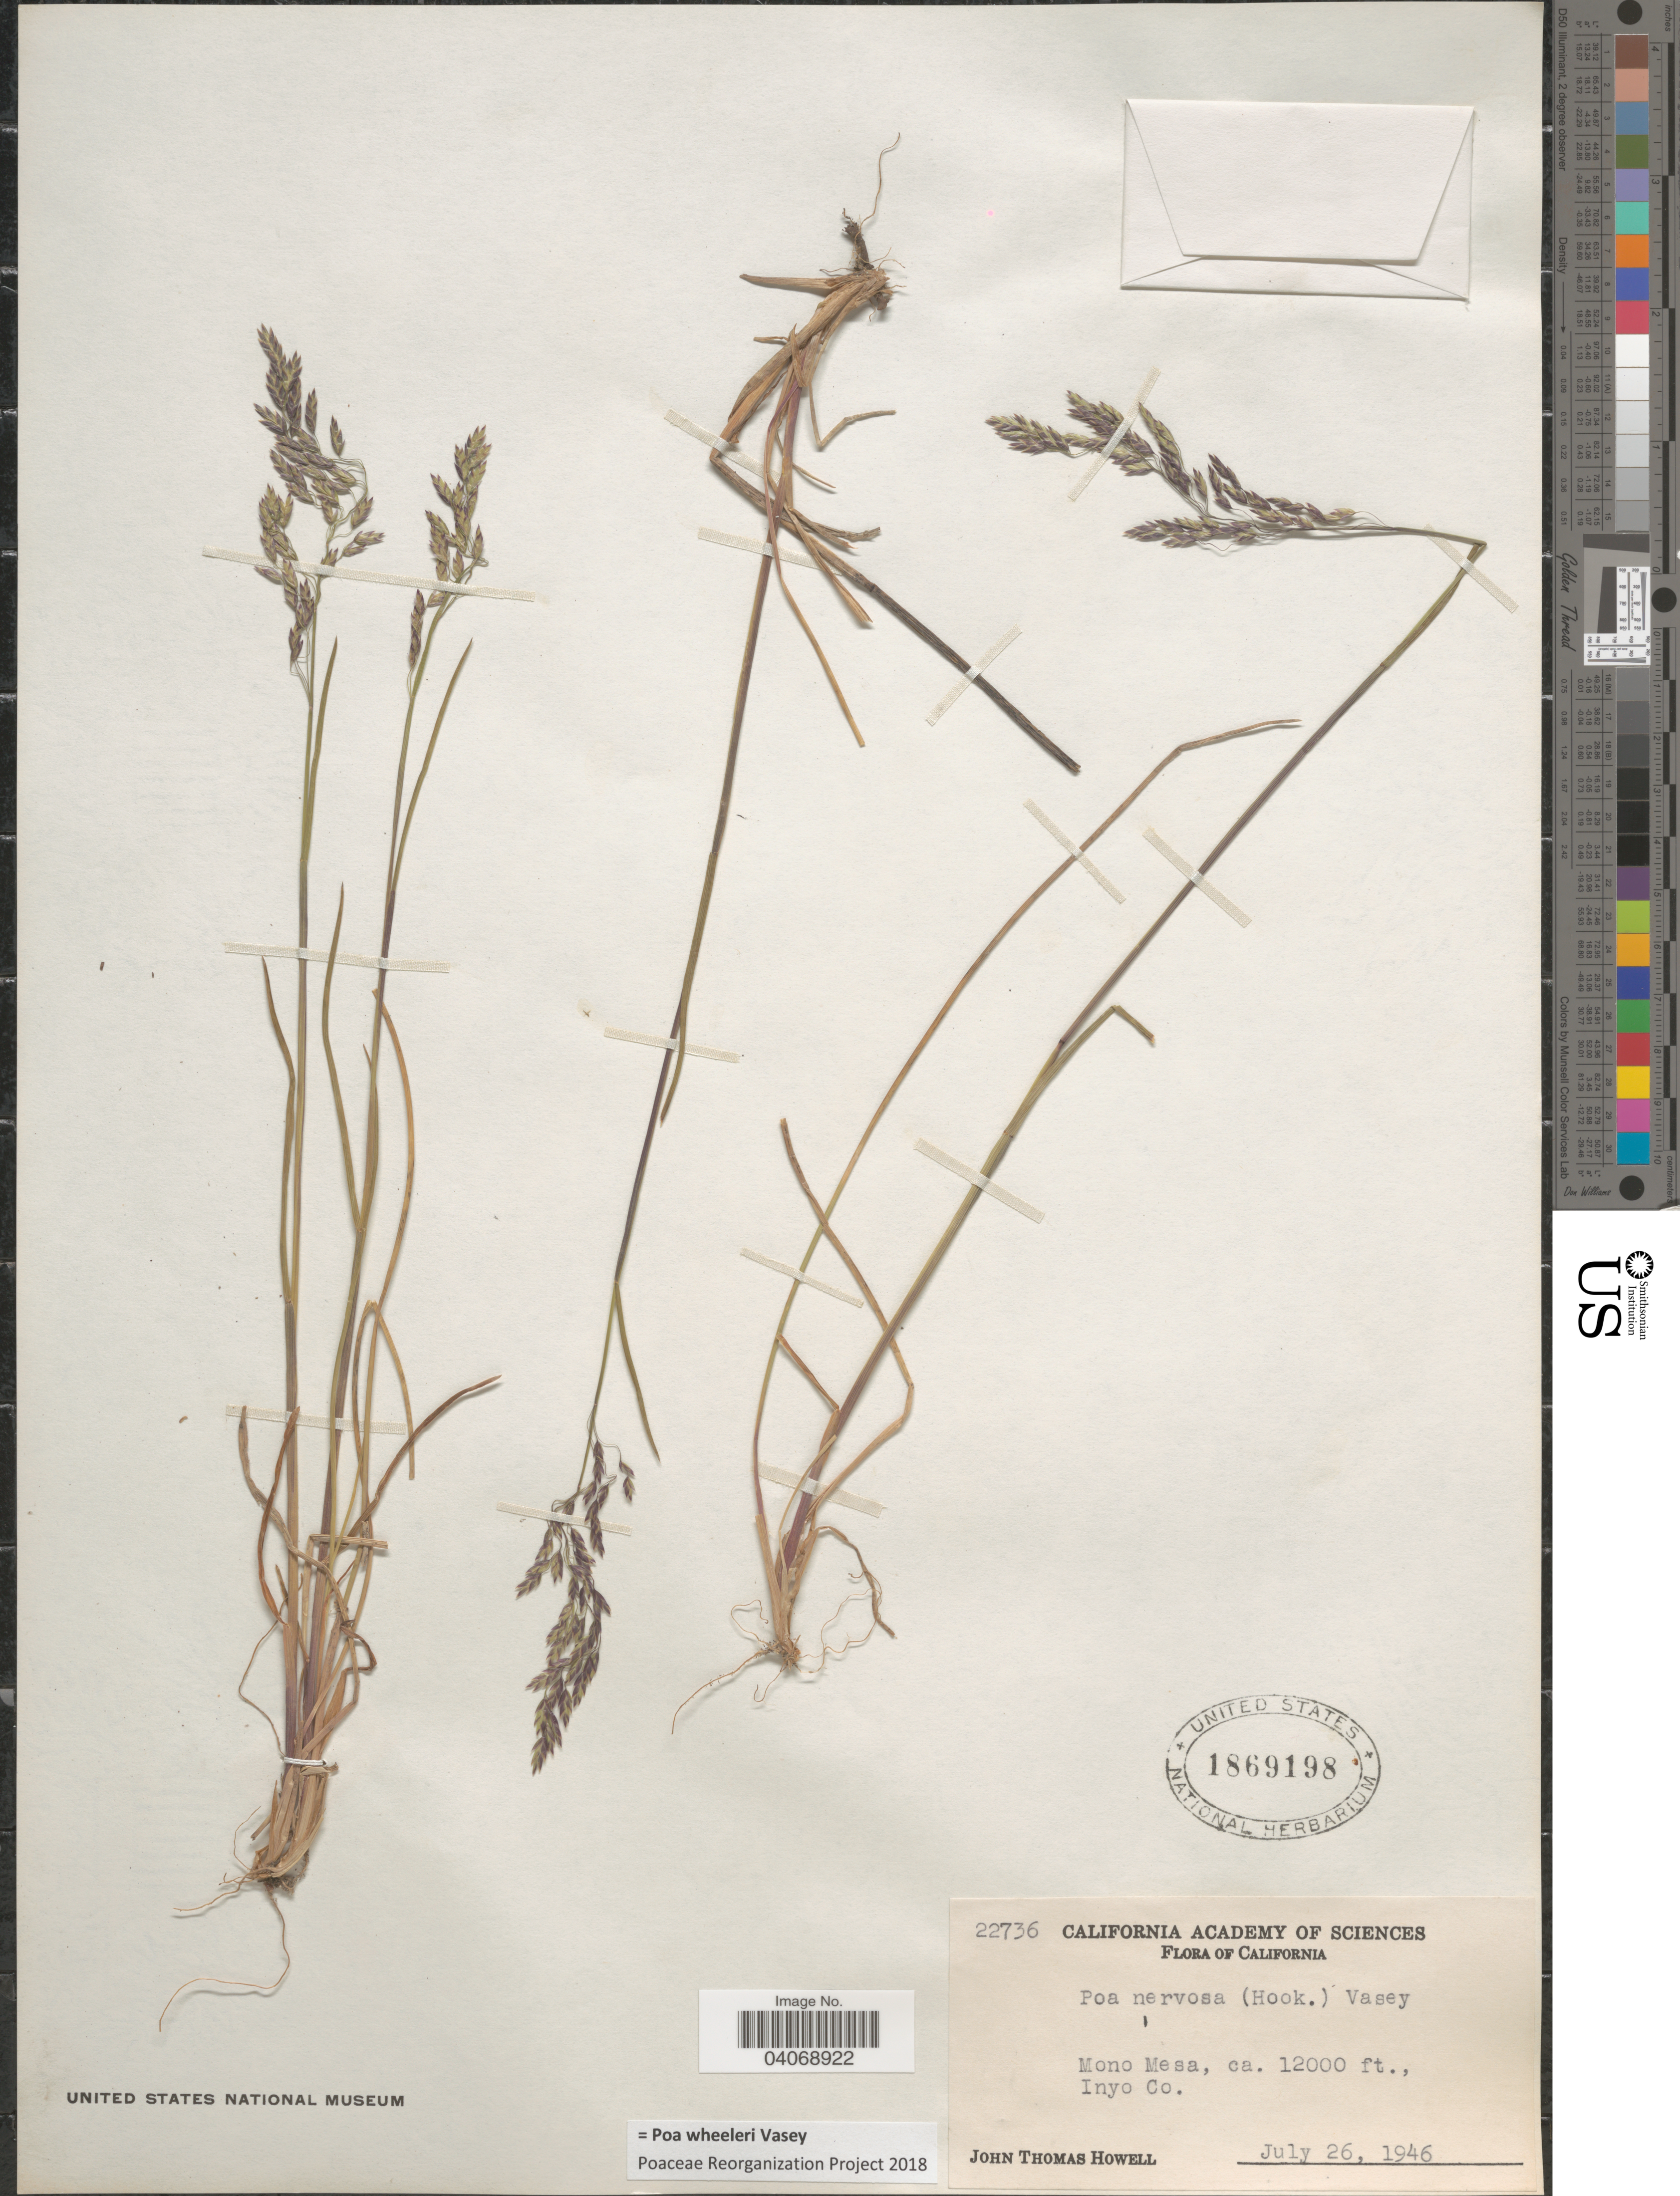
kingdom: Plantae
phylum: Tracheophyta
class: Liliopsida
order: Poales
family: Poaceae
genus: Poa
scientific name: Poa wheeleri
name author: Vasey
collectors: J. T. Howell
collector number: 22736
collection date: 1946-07-26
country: United States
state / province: California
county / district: Inyo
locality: Mono Mesa, Inyo Co.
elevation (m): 3658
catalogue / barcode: US 1869198